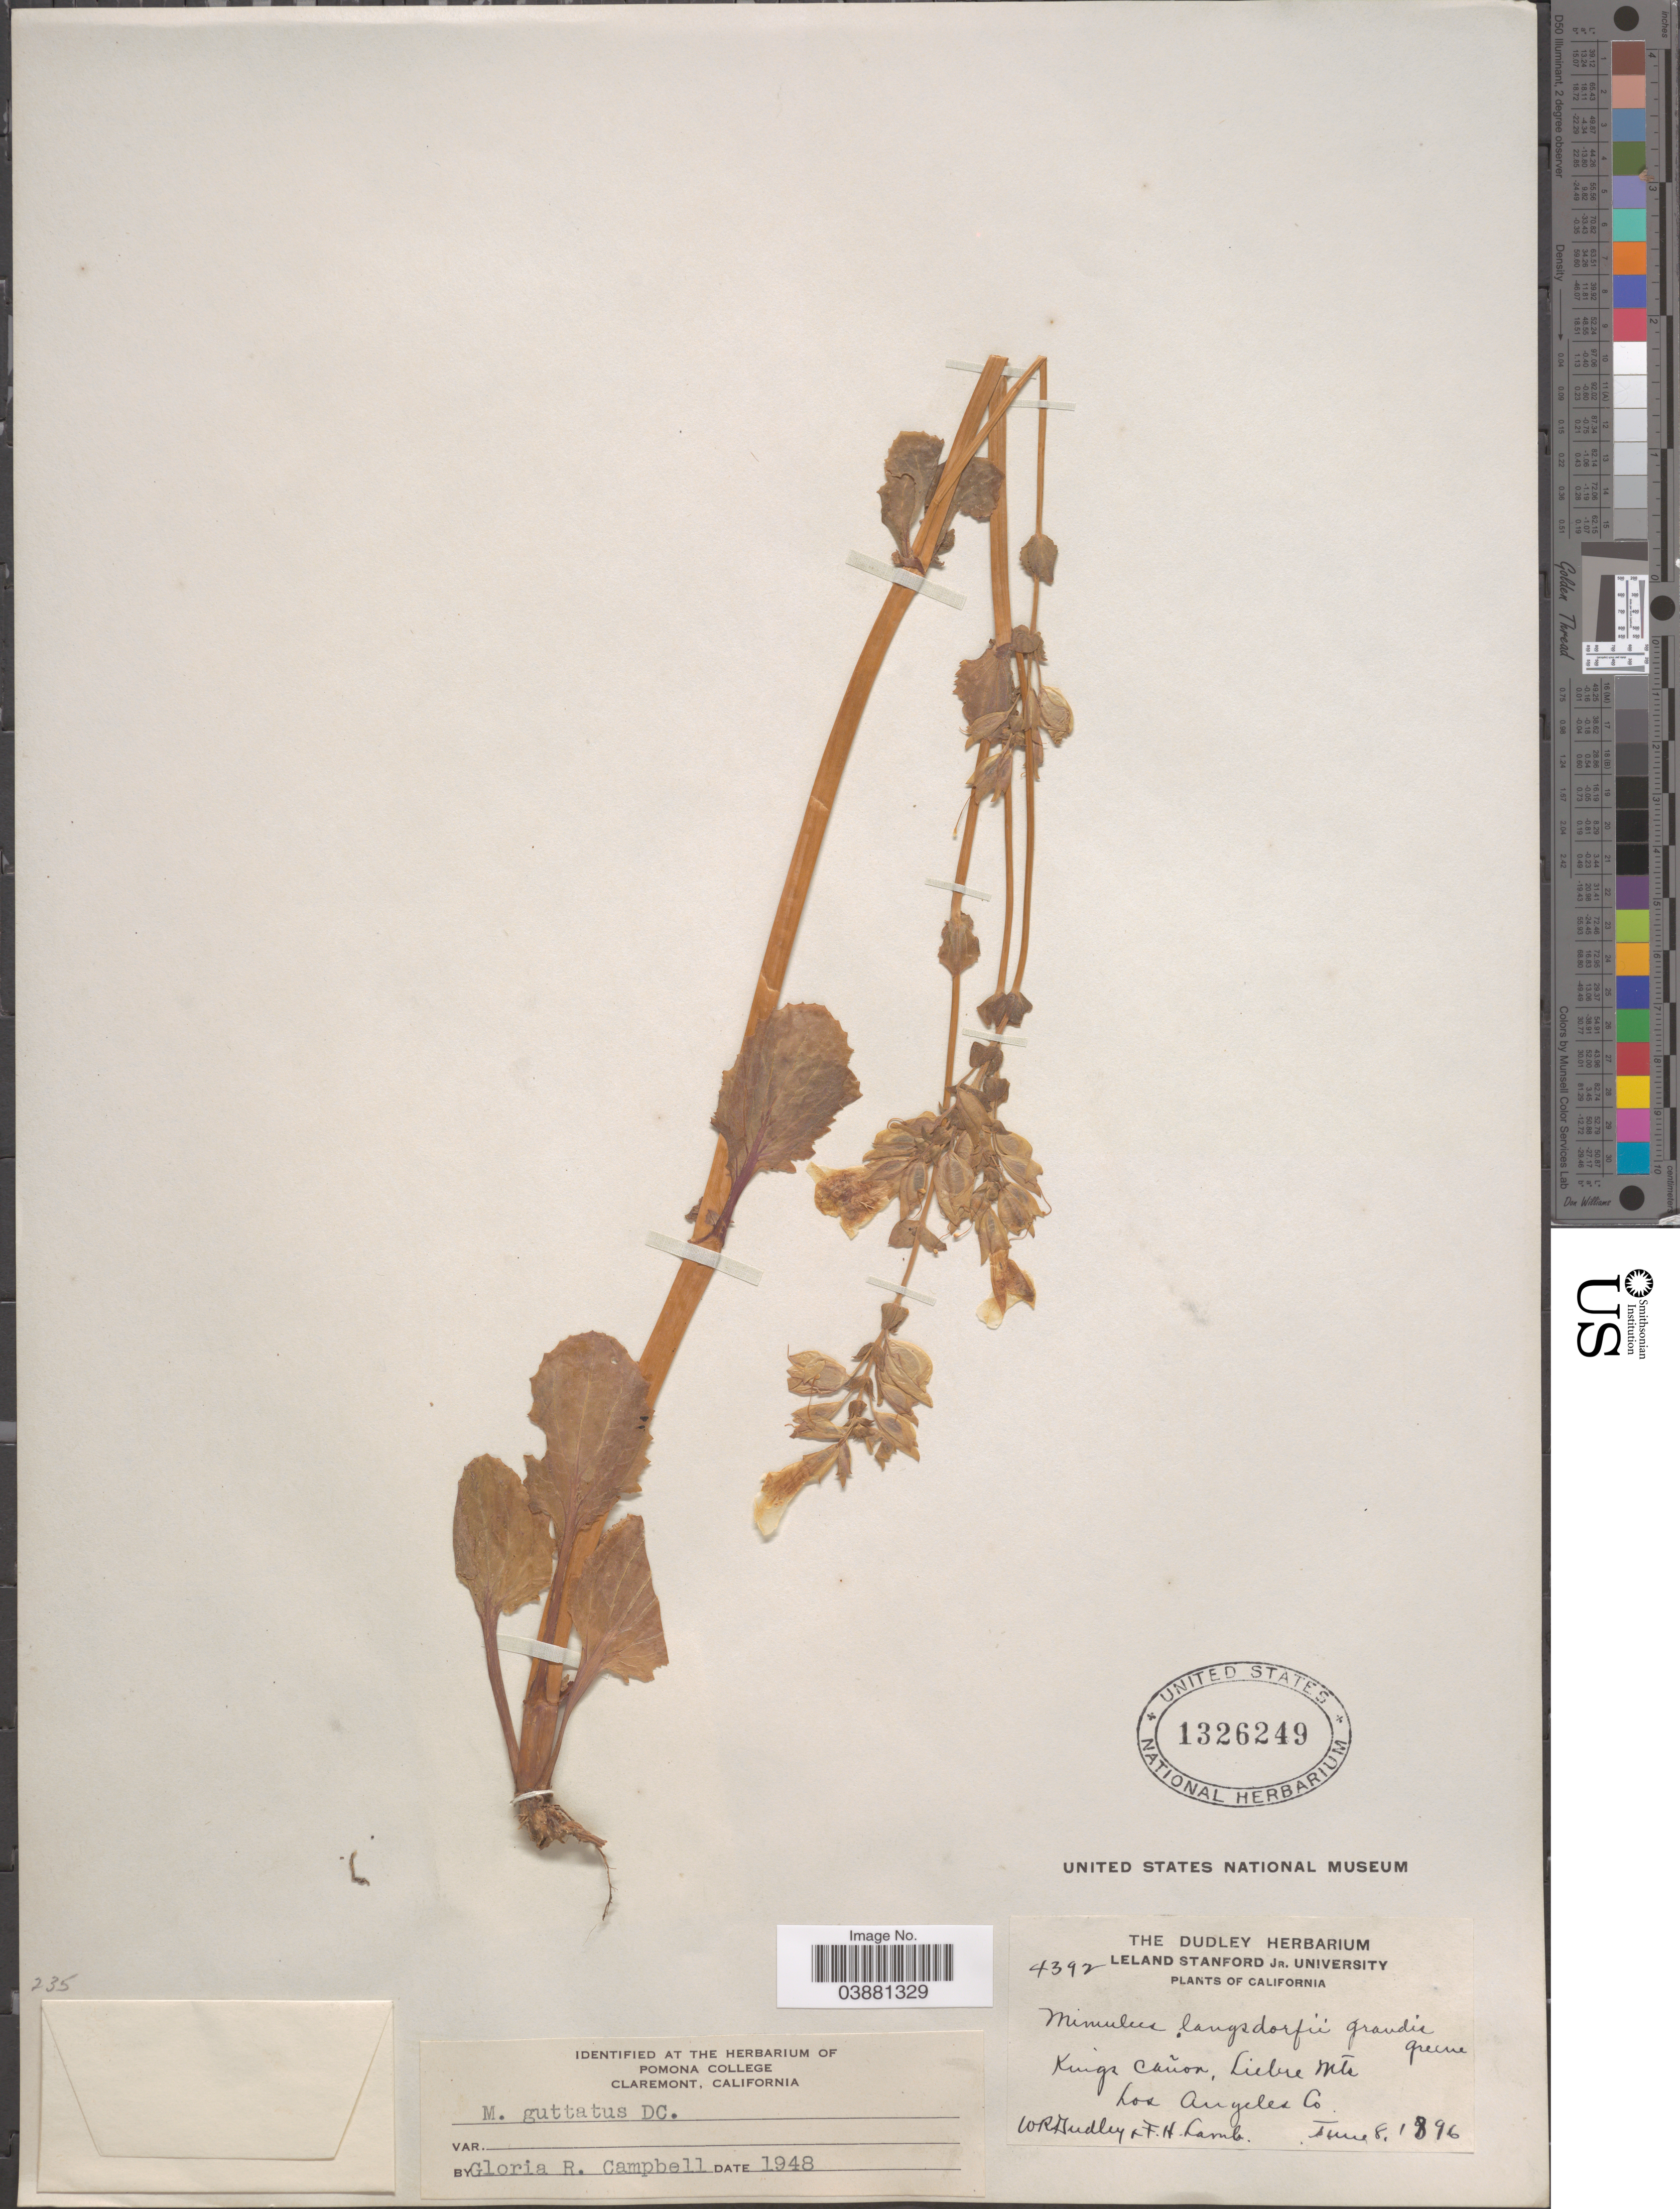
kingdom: Plantae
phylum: Tracheophyta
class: Magnoliopsida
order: Lamiales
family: Phrymaceae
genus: Mimulus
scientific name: Mimulus guttatus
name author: DC.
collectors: W. Judley & F. H. Lamb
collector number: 4392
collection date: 1896-06-08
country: United States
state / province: California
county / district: Los Angeles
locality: Kings Cañon, Liebre Mts. Los Angeles Co.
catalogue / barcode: US 1326249